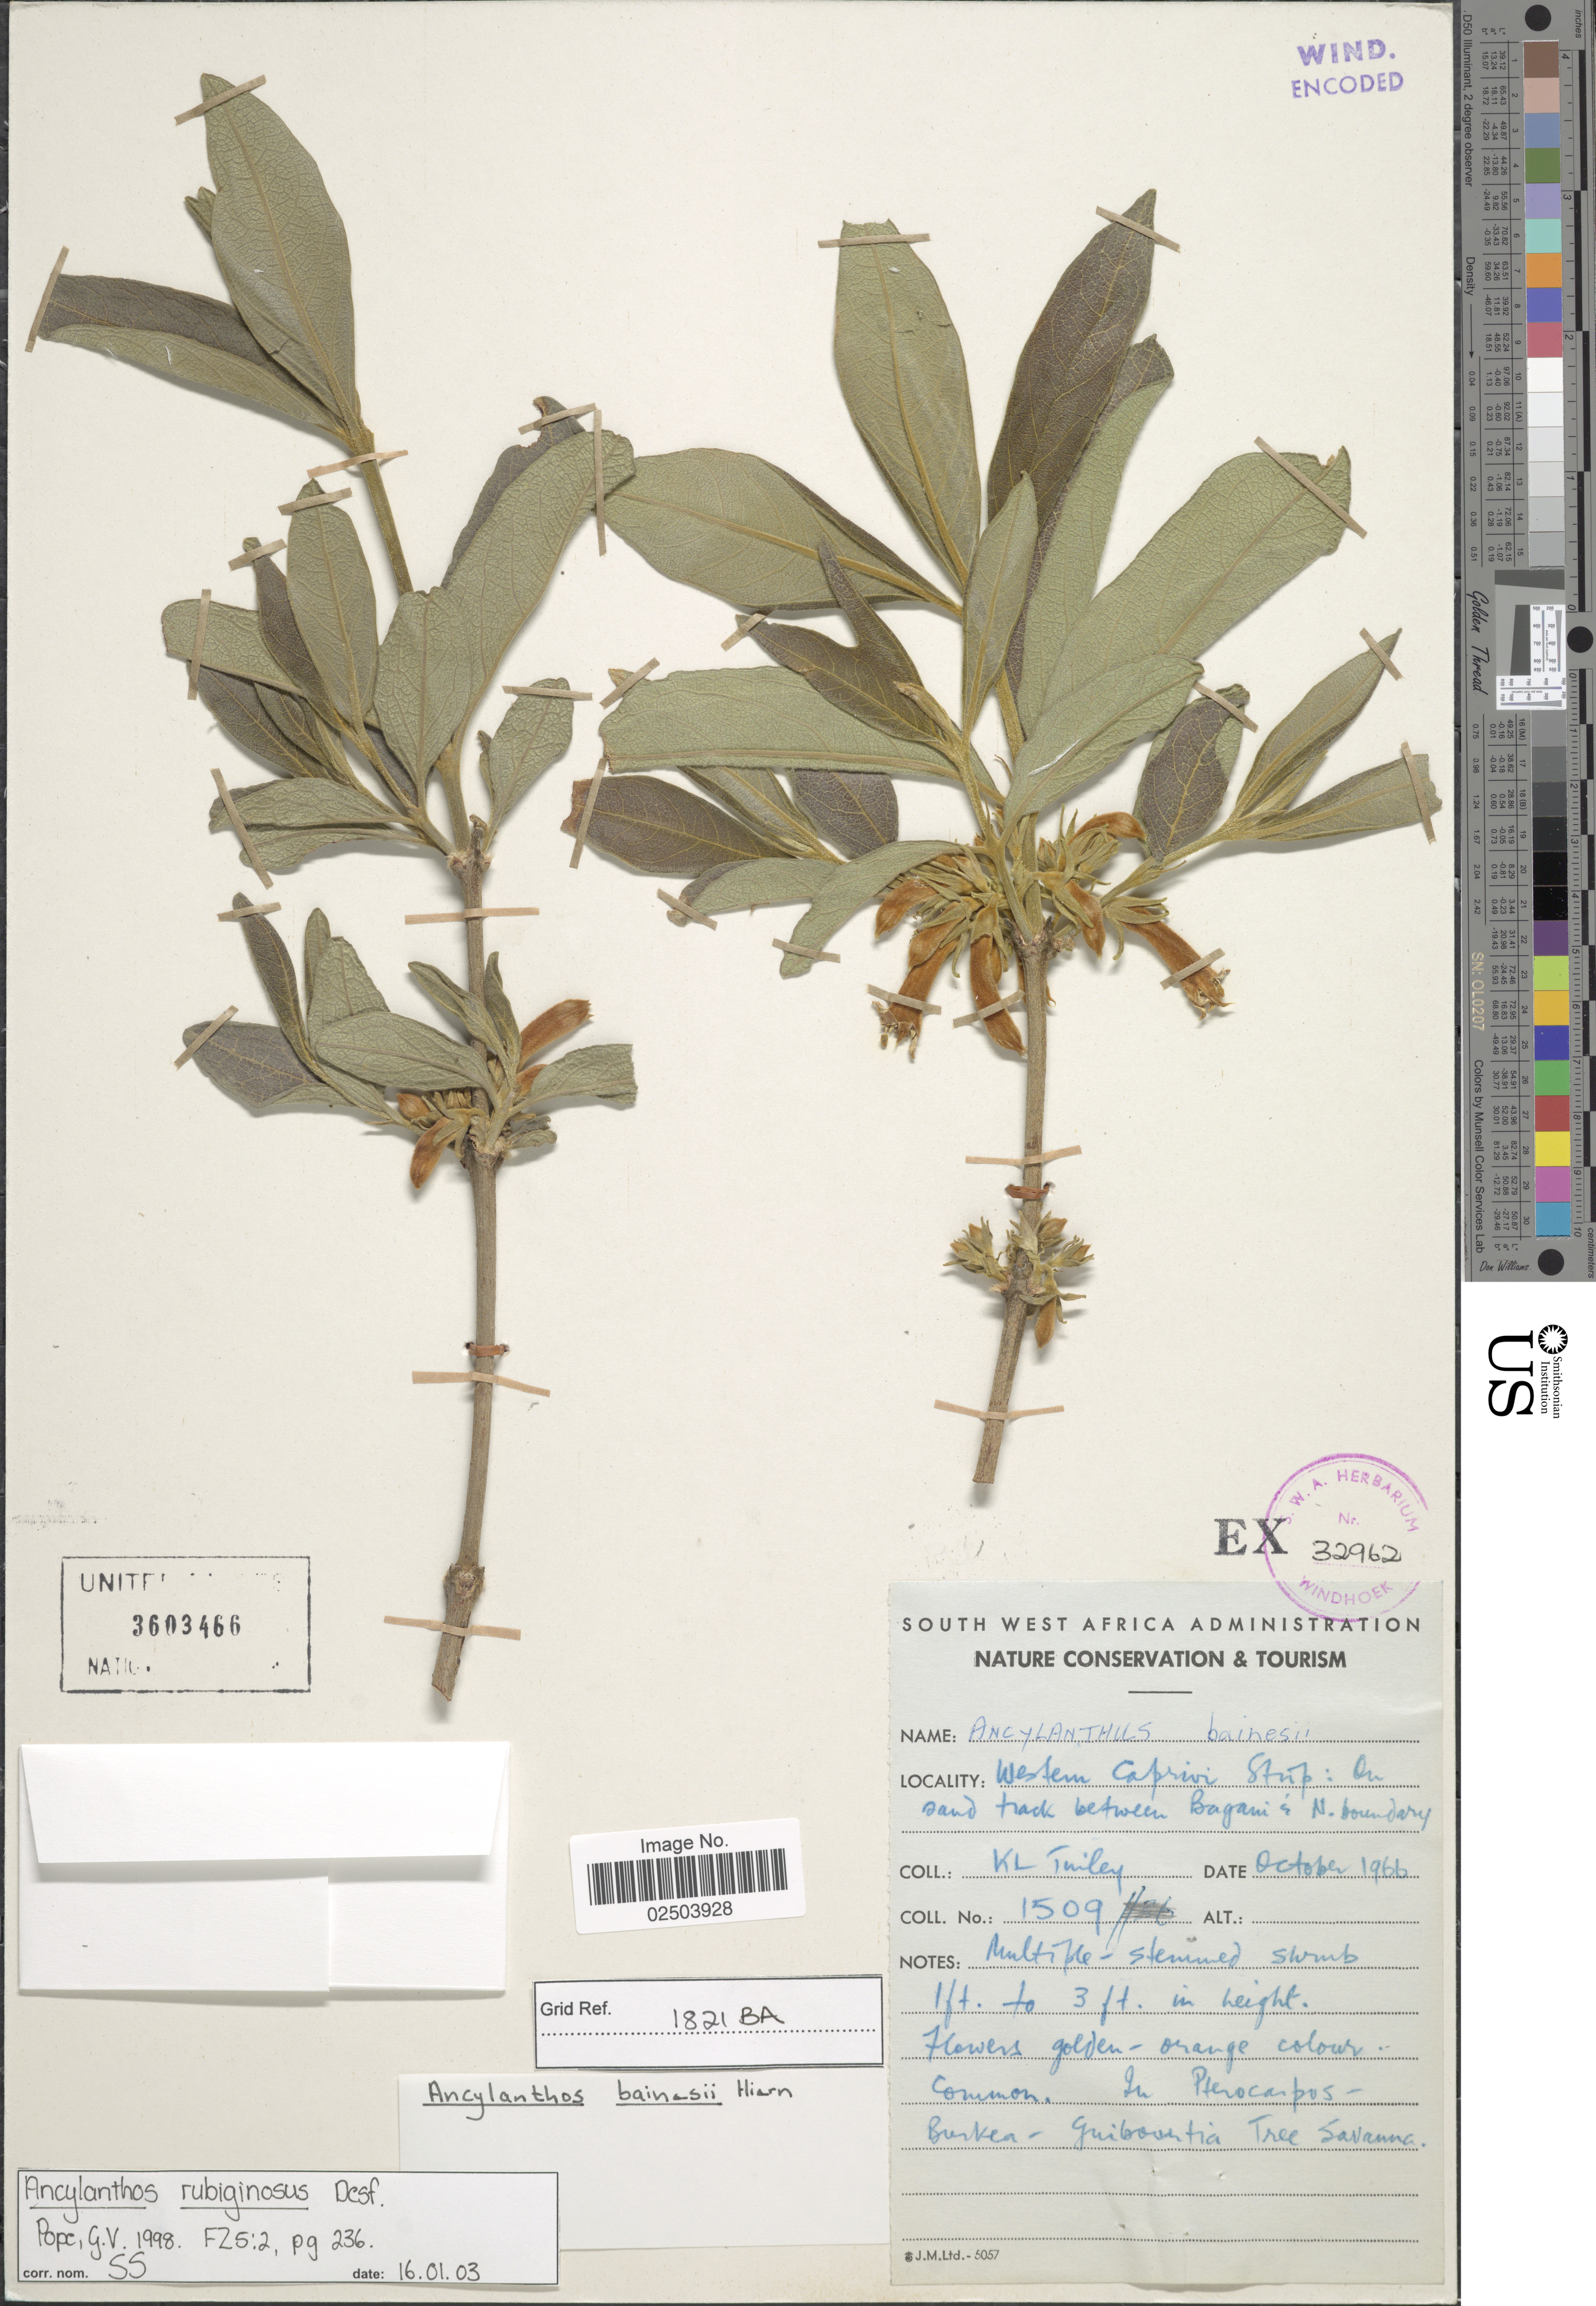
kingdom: Plantae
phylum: Tracheophyta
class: Magnoliopsida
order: Gentianales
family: Rubiaceae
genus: Vangueria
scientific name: Vangueria fulgida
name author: (Welw. ex Hiern) Goyder & N.M.J. Davies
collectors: K. Tinley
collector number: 1509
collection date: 1966-10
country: Namibia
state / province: Caprivi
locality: Western Caprivi Strip: On sand track between Bagani & N. boundary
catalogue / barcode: US 3603466